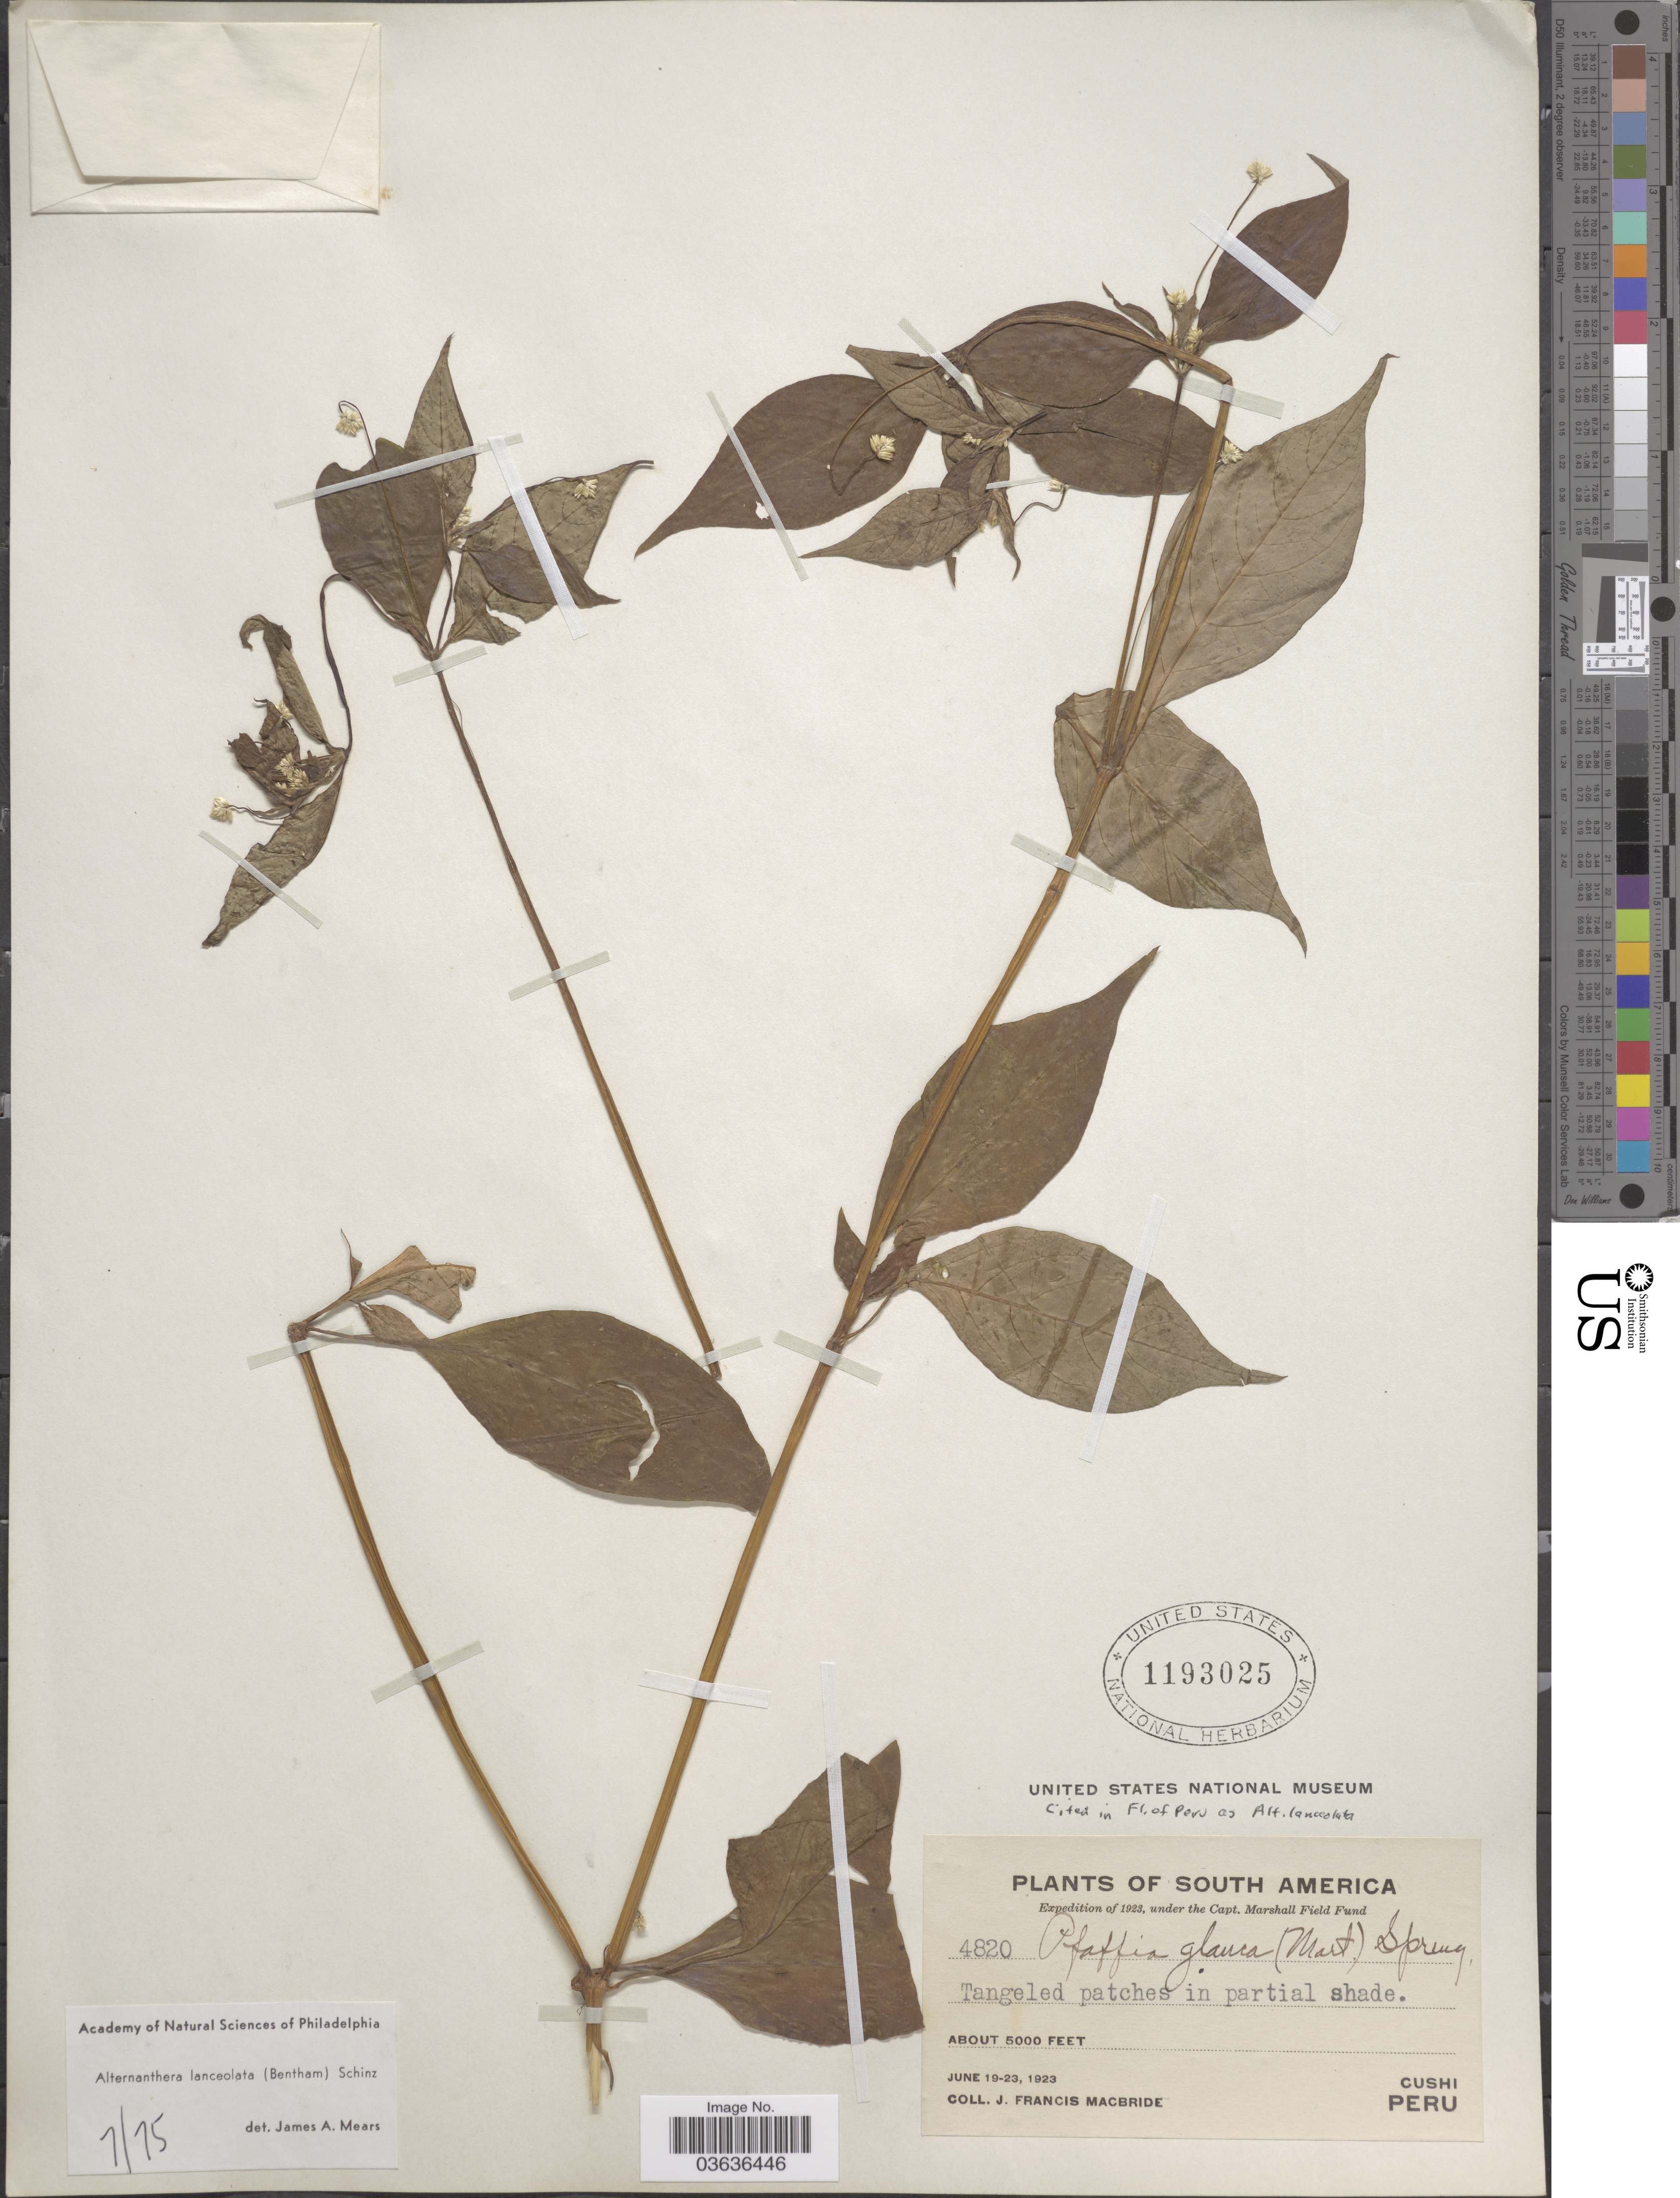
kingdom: Plantae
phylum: Tracheophyta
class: Magnoliopsida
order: Caryophyllales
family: Amaranthaceae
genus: Alternanthera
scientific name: Alternanthera lanceolata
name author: (Benth.) Schinz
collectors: J. F. Macbride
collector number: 4820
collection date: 1923-06-19/1923-06-23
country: Peru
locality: Cushi.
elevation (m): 1524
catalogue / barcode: US 1193025